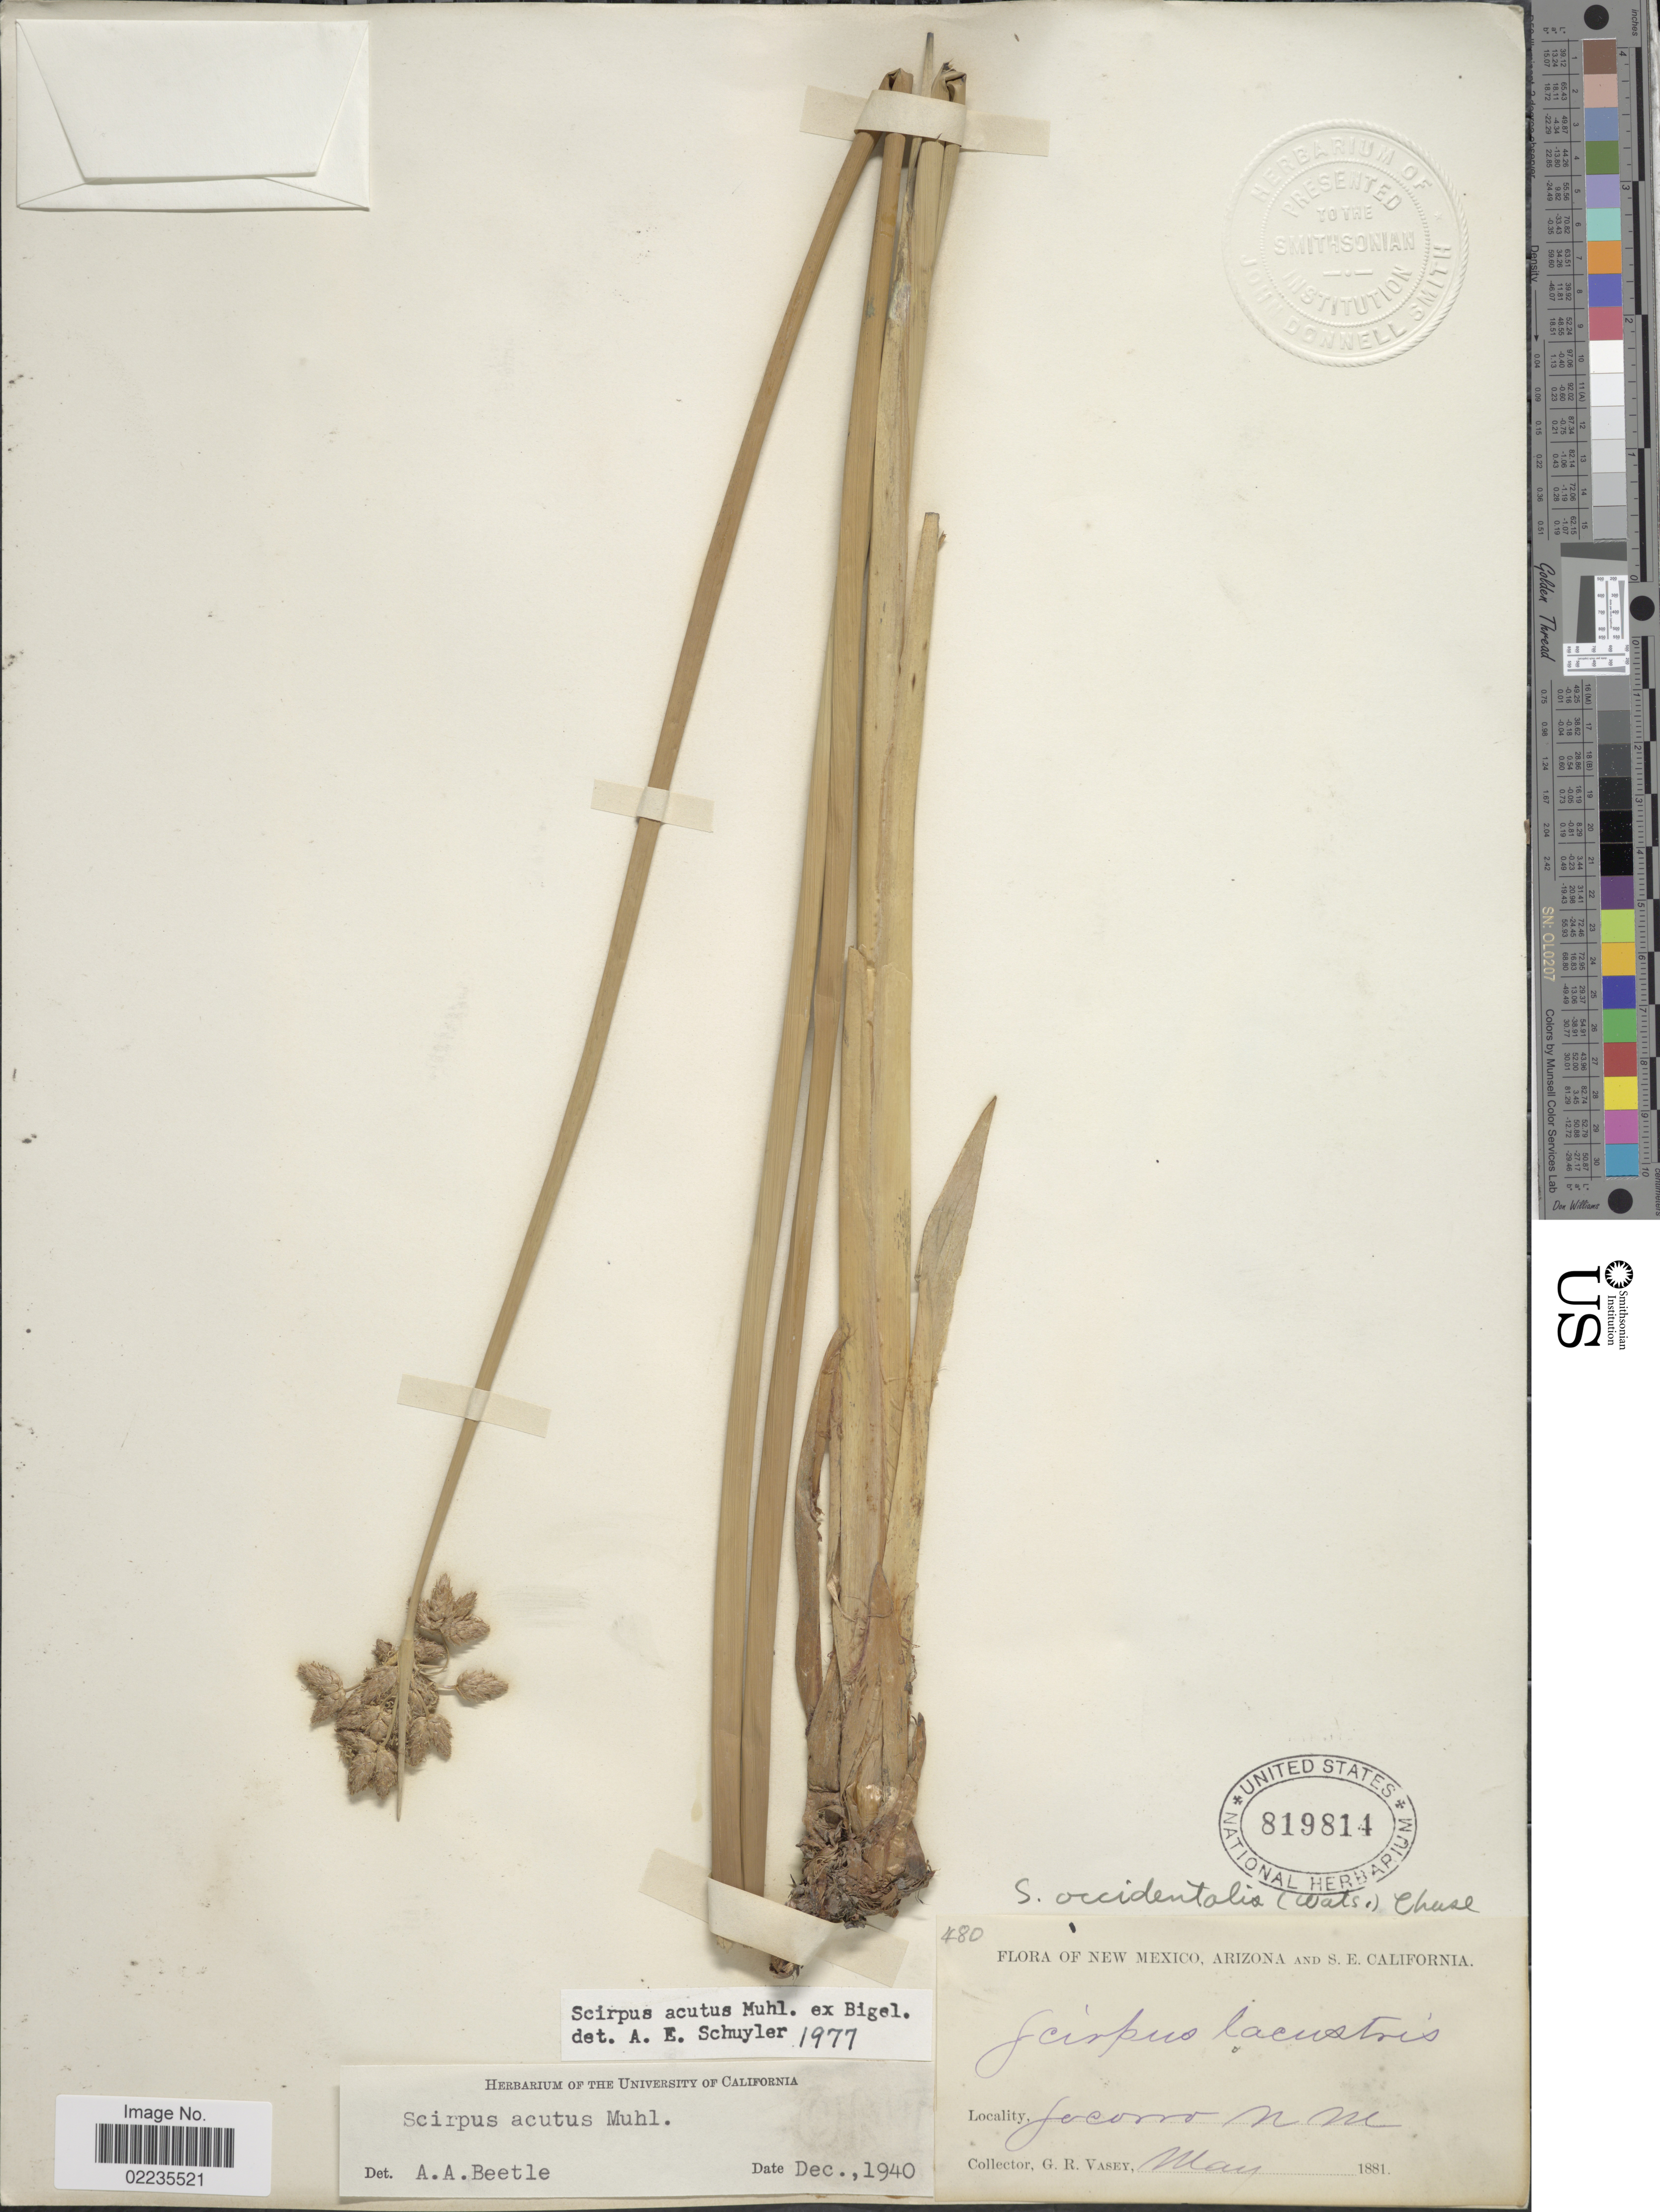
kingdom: Plantae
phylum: Tracheophyta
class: Liliopsida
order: Poales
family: Cyperaceae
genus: Schoenoplectus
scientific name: Schoenoplectus acutus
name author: (Muhl. ex Bigelow) Á. Löve & D. Löve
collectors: G. R. Vasey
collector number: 480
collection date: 1881-05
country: United States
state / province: New Mexico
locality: Socorro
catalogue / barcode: US 819814